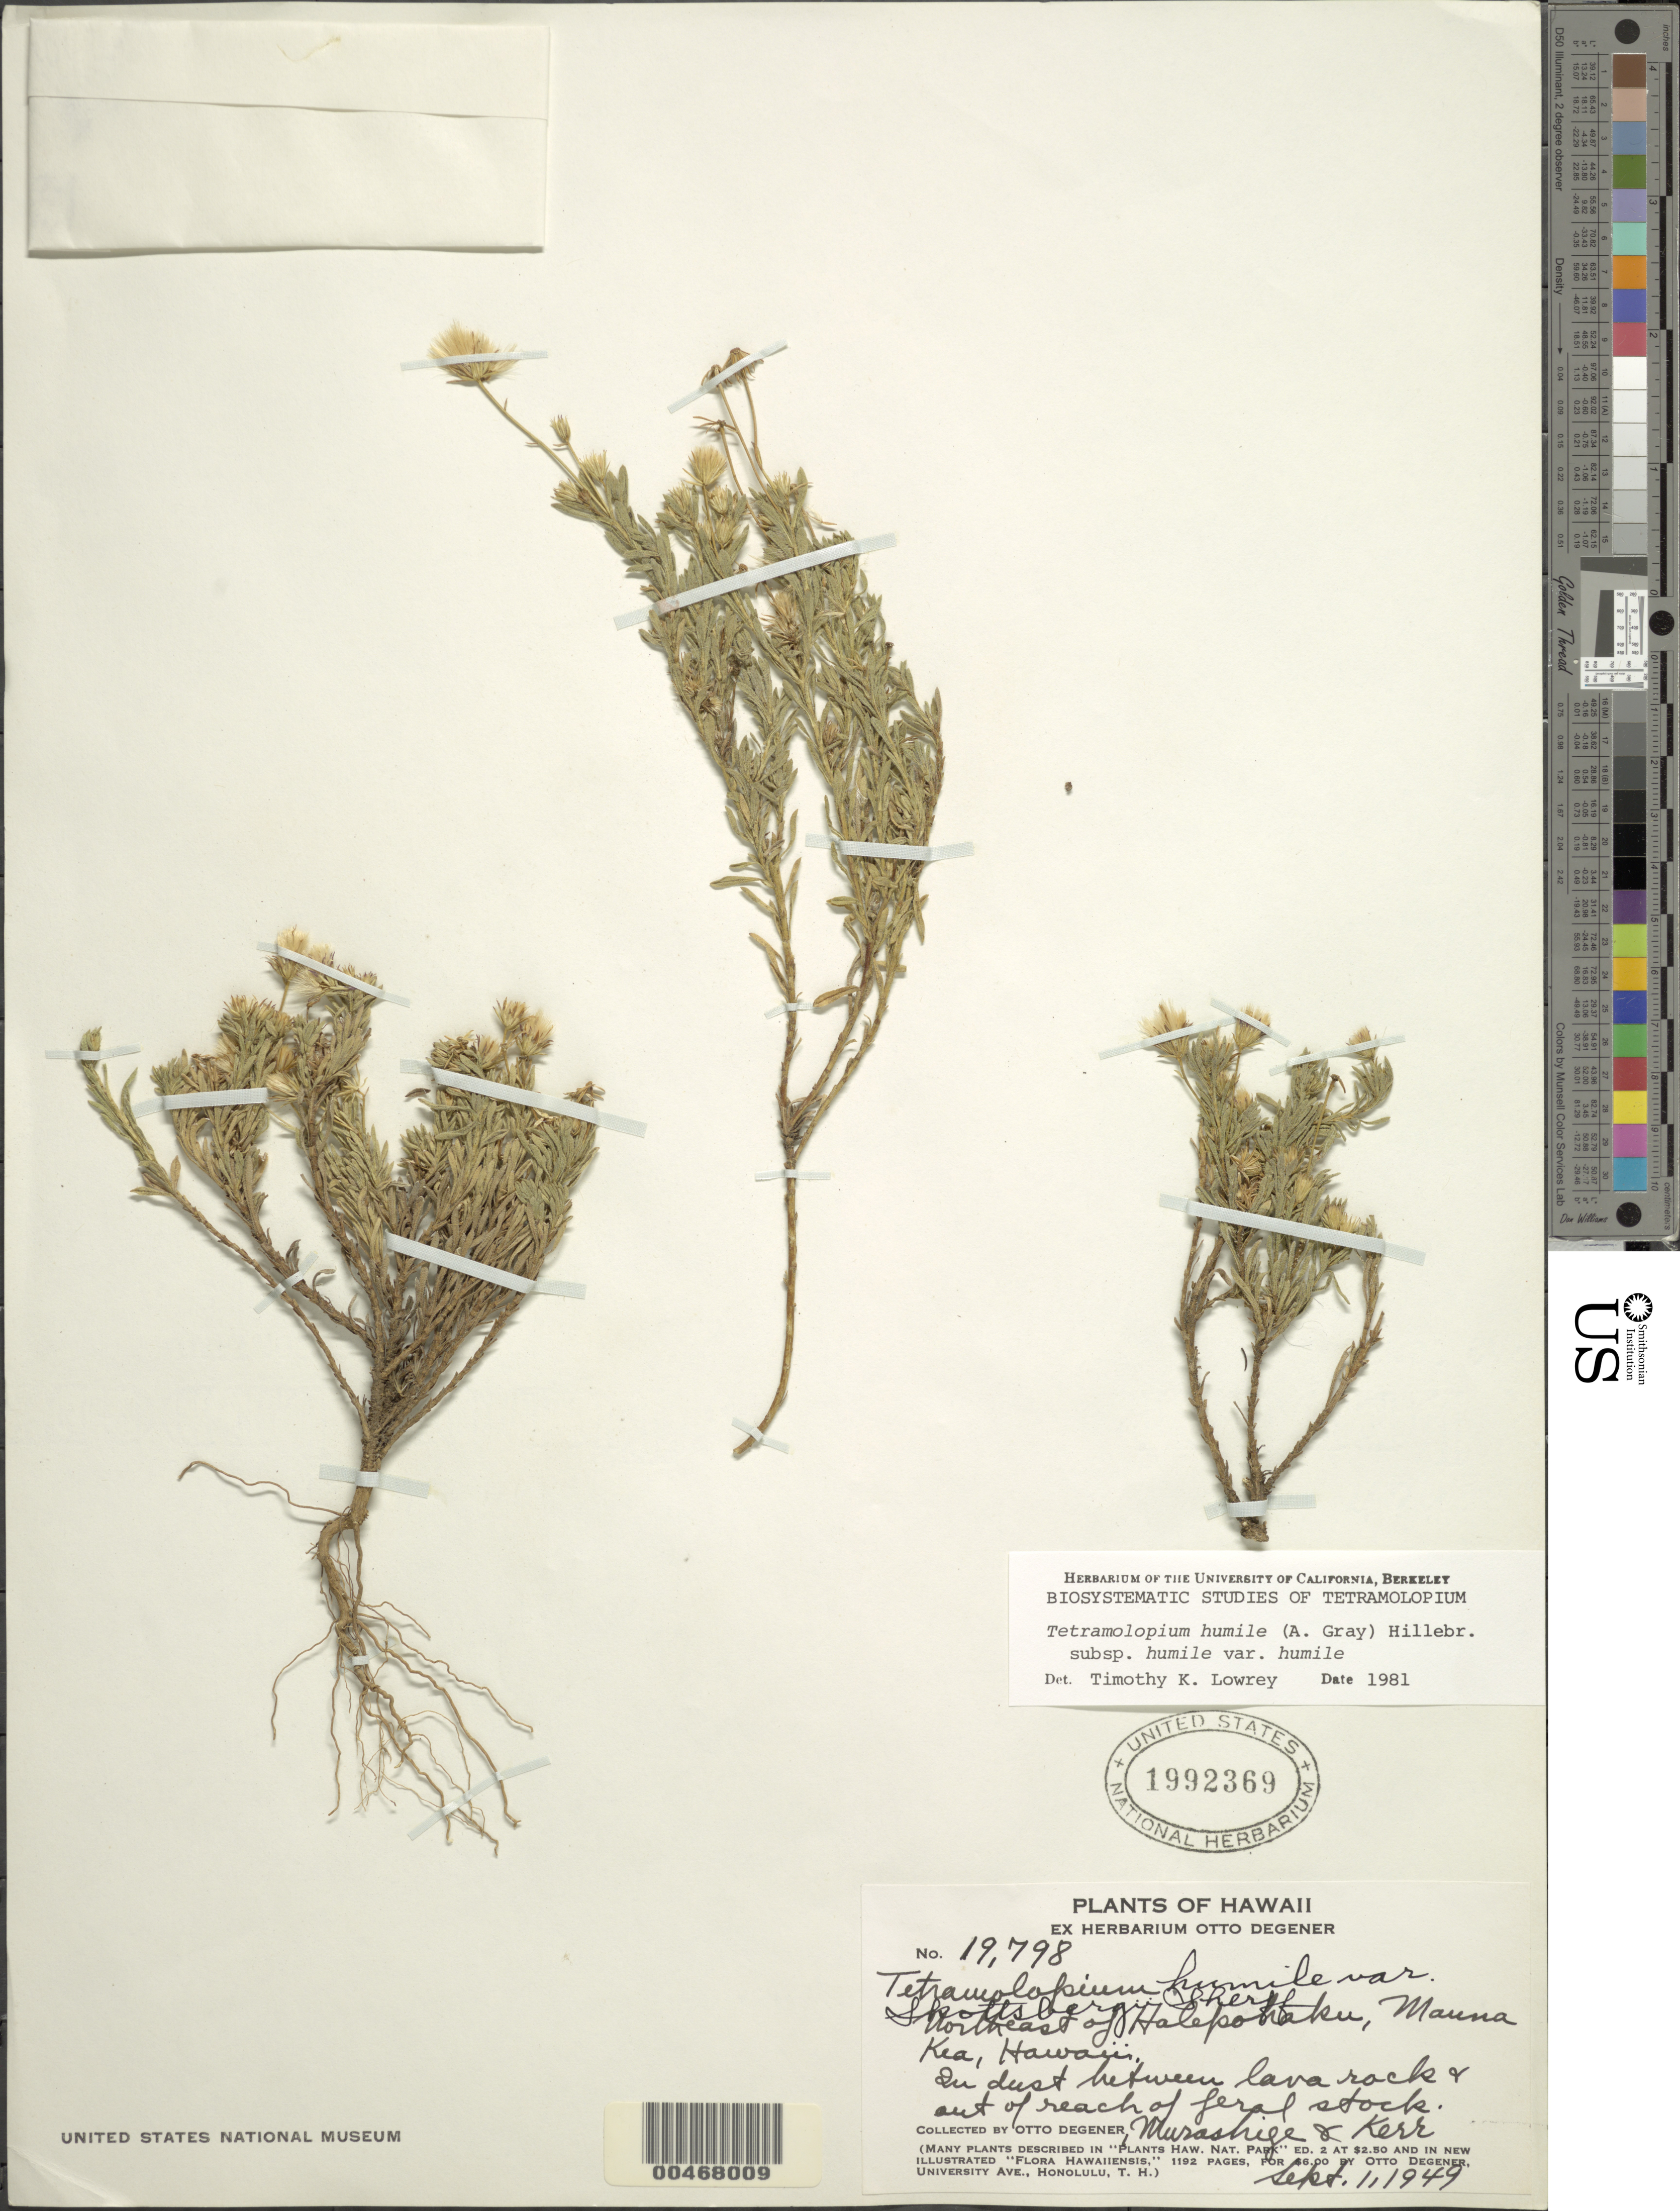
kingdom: Plantae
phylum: Tracheophyta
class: Magnoliopsida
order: Asterales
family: Asteraceae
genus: Tetramolopium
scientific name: Tetramolopium humile subsp. humile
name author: (A. Gray) Hillebr.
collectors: O. Degener, Murashige & Kerr, --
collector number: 19798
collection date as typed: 1 Sep 1949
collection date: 1949-09-01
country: United States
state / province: Hawaii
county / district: Hawaii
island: Hawaii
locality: Northeast of Halepohaku, Mauna Kea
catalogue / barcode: US 1992369